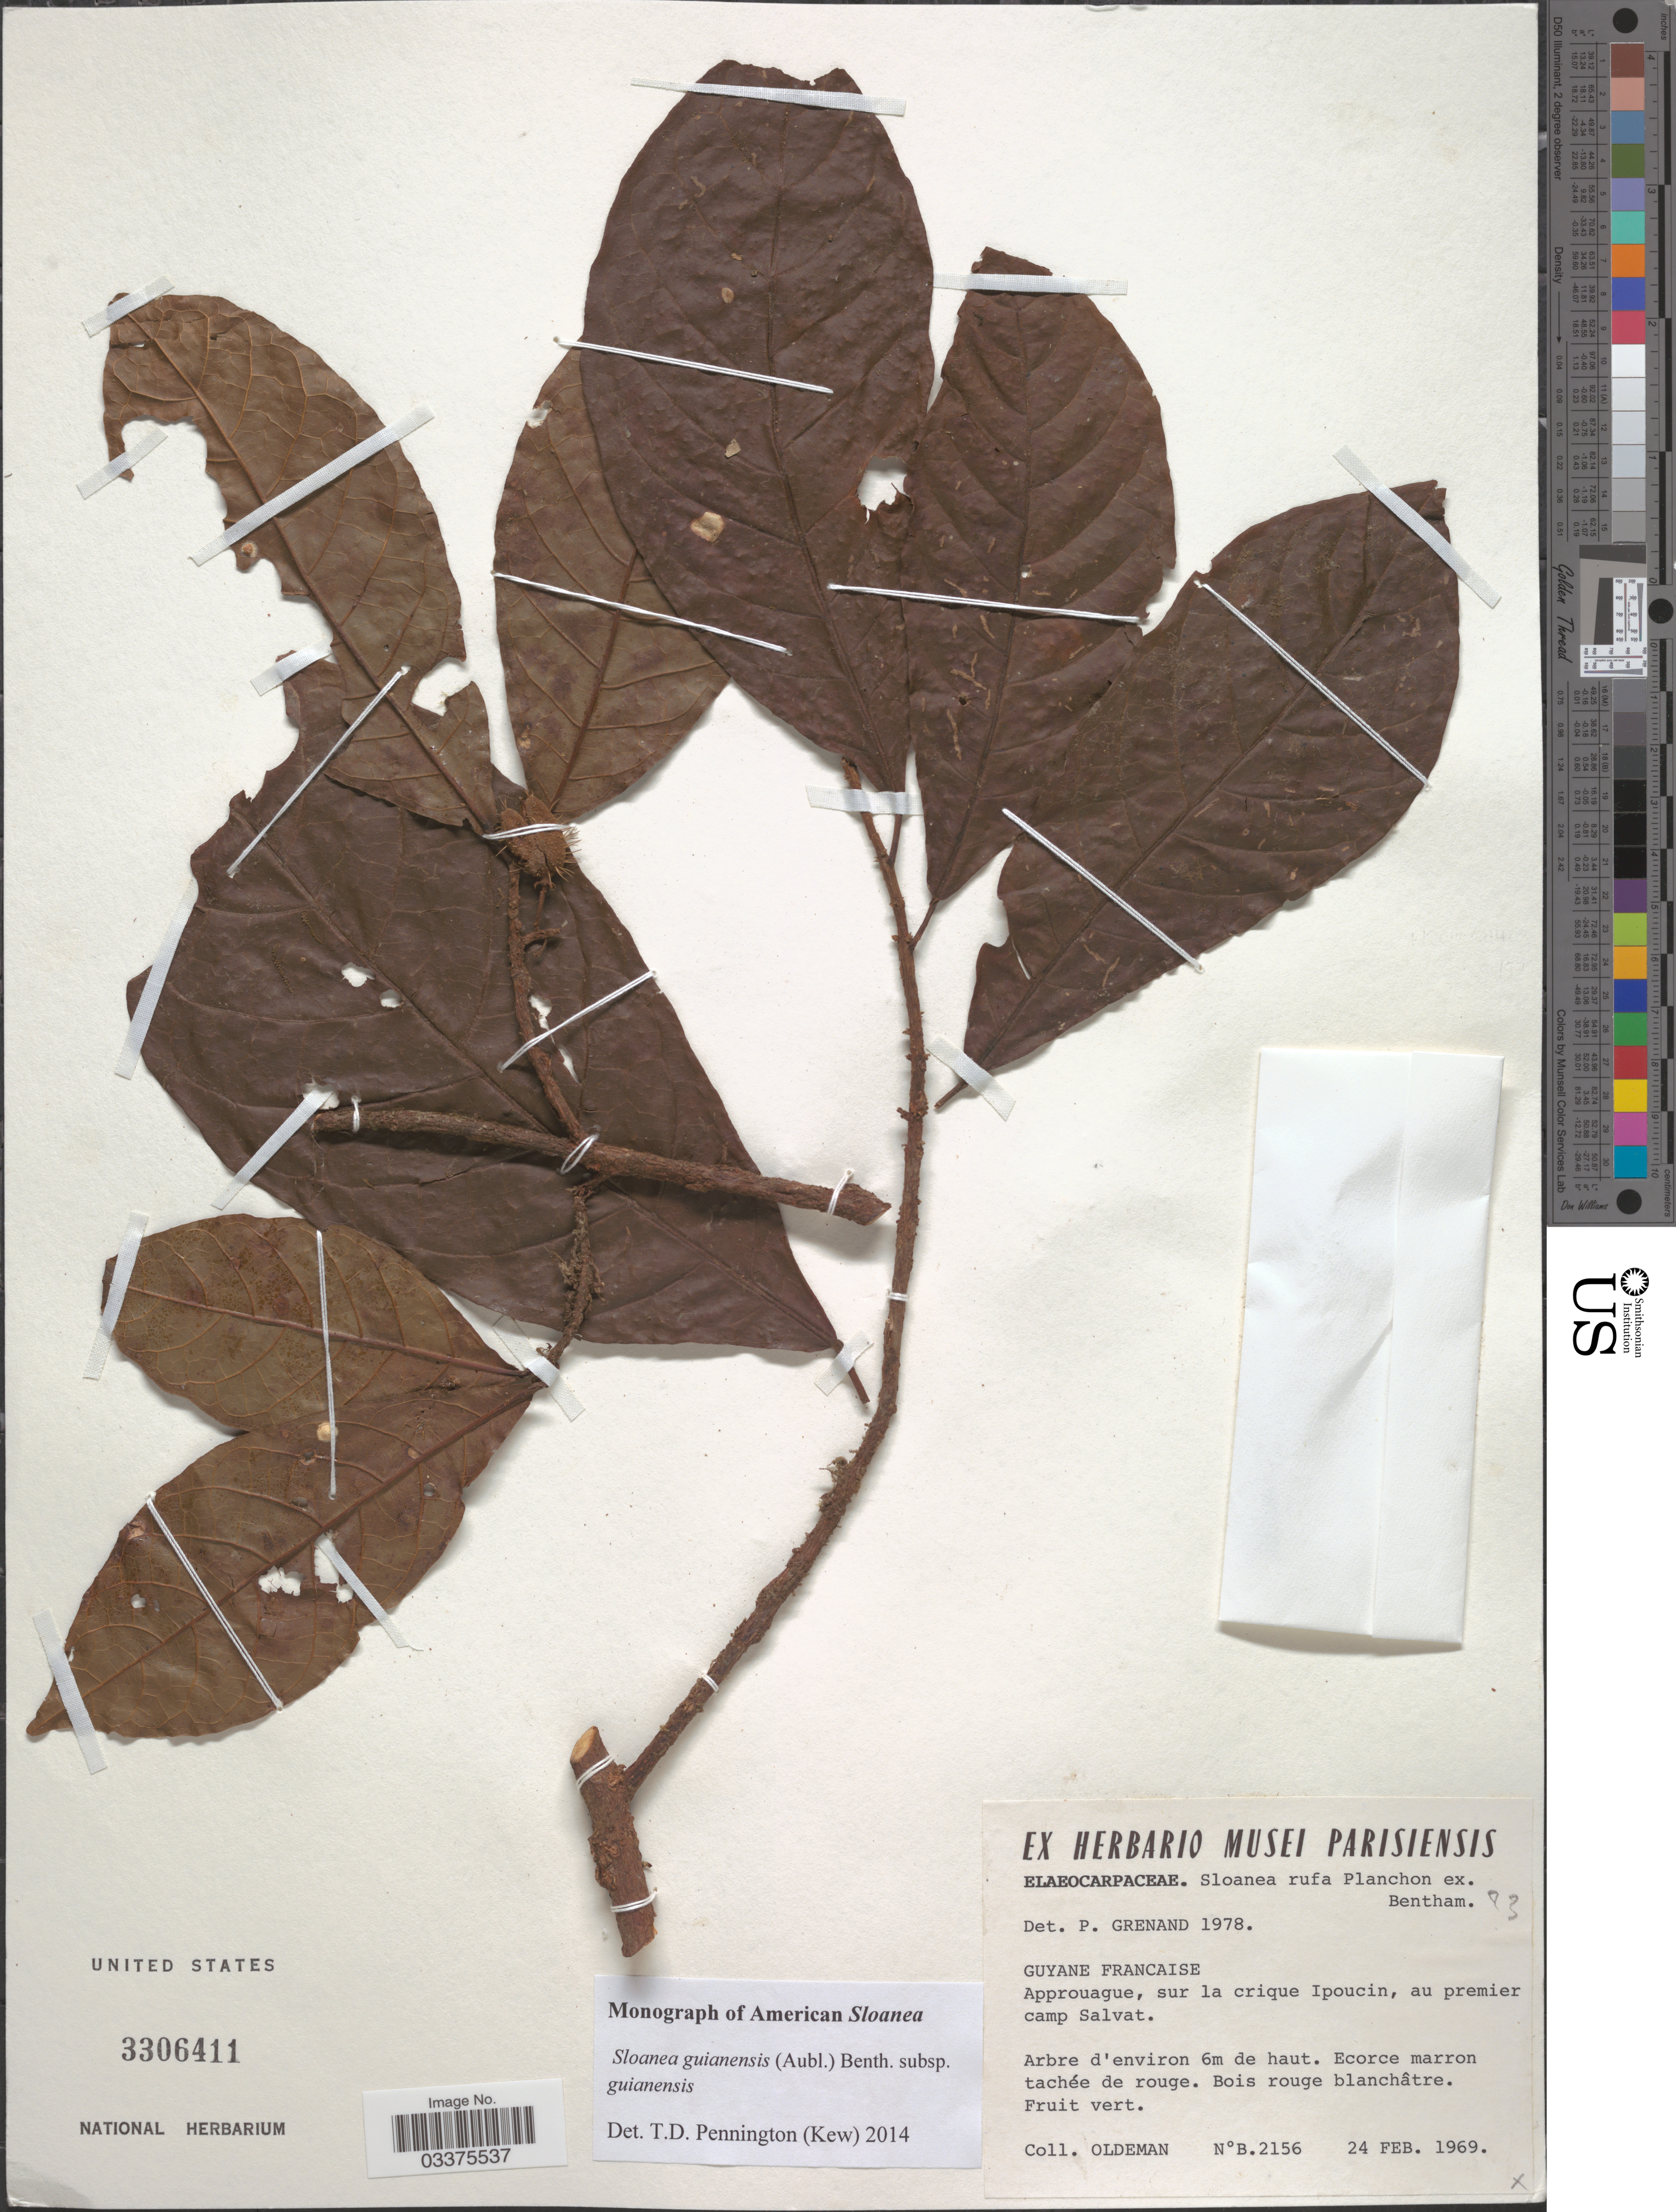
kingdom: Plantae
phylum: Tracheophyta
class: Magnoliopsida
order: Oxalidales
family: Elaeocarpaceae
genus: Sloanea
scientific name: Sloanea guianensis subsp. guianensis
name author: (Aubl.) Benth.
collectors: -- Oldeman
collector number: B2156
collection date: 1969-02-24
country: French Guiana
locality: Guyane Francaise, Approuague, sur la crique Ipoucin, au premier camp Salvat.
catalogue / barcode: US 3306411